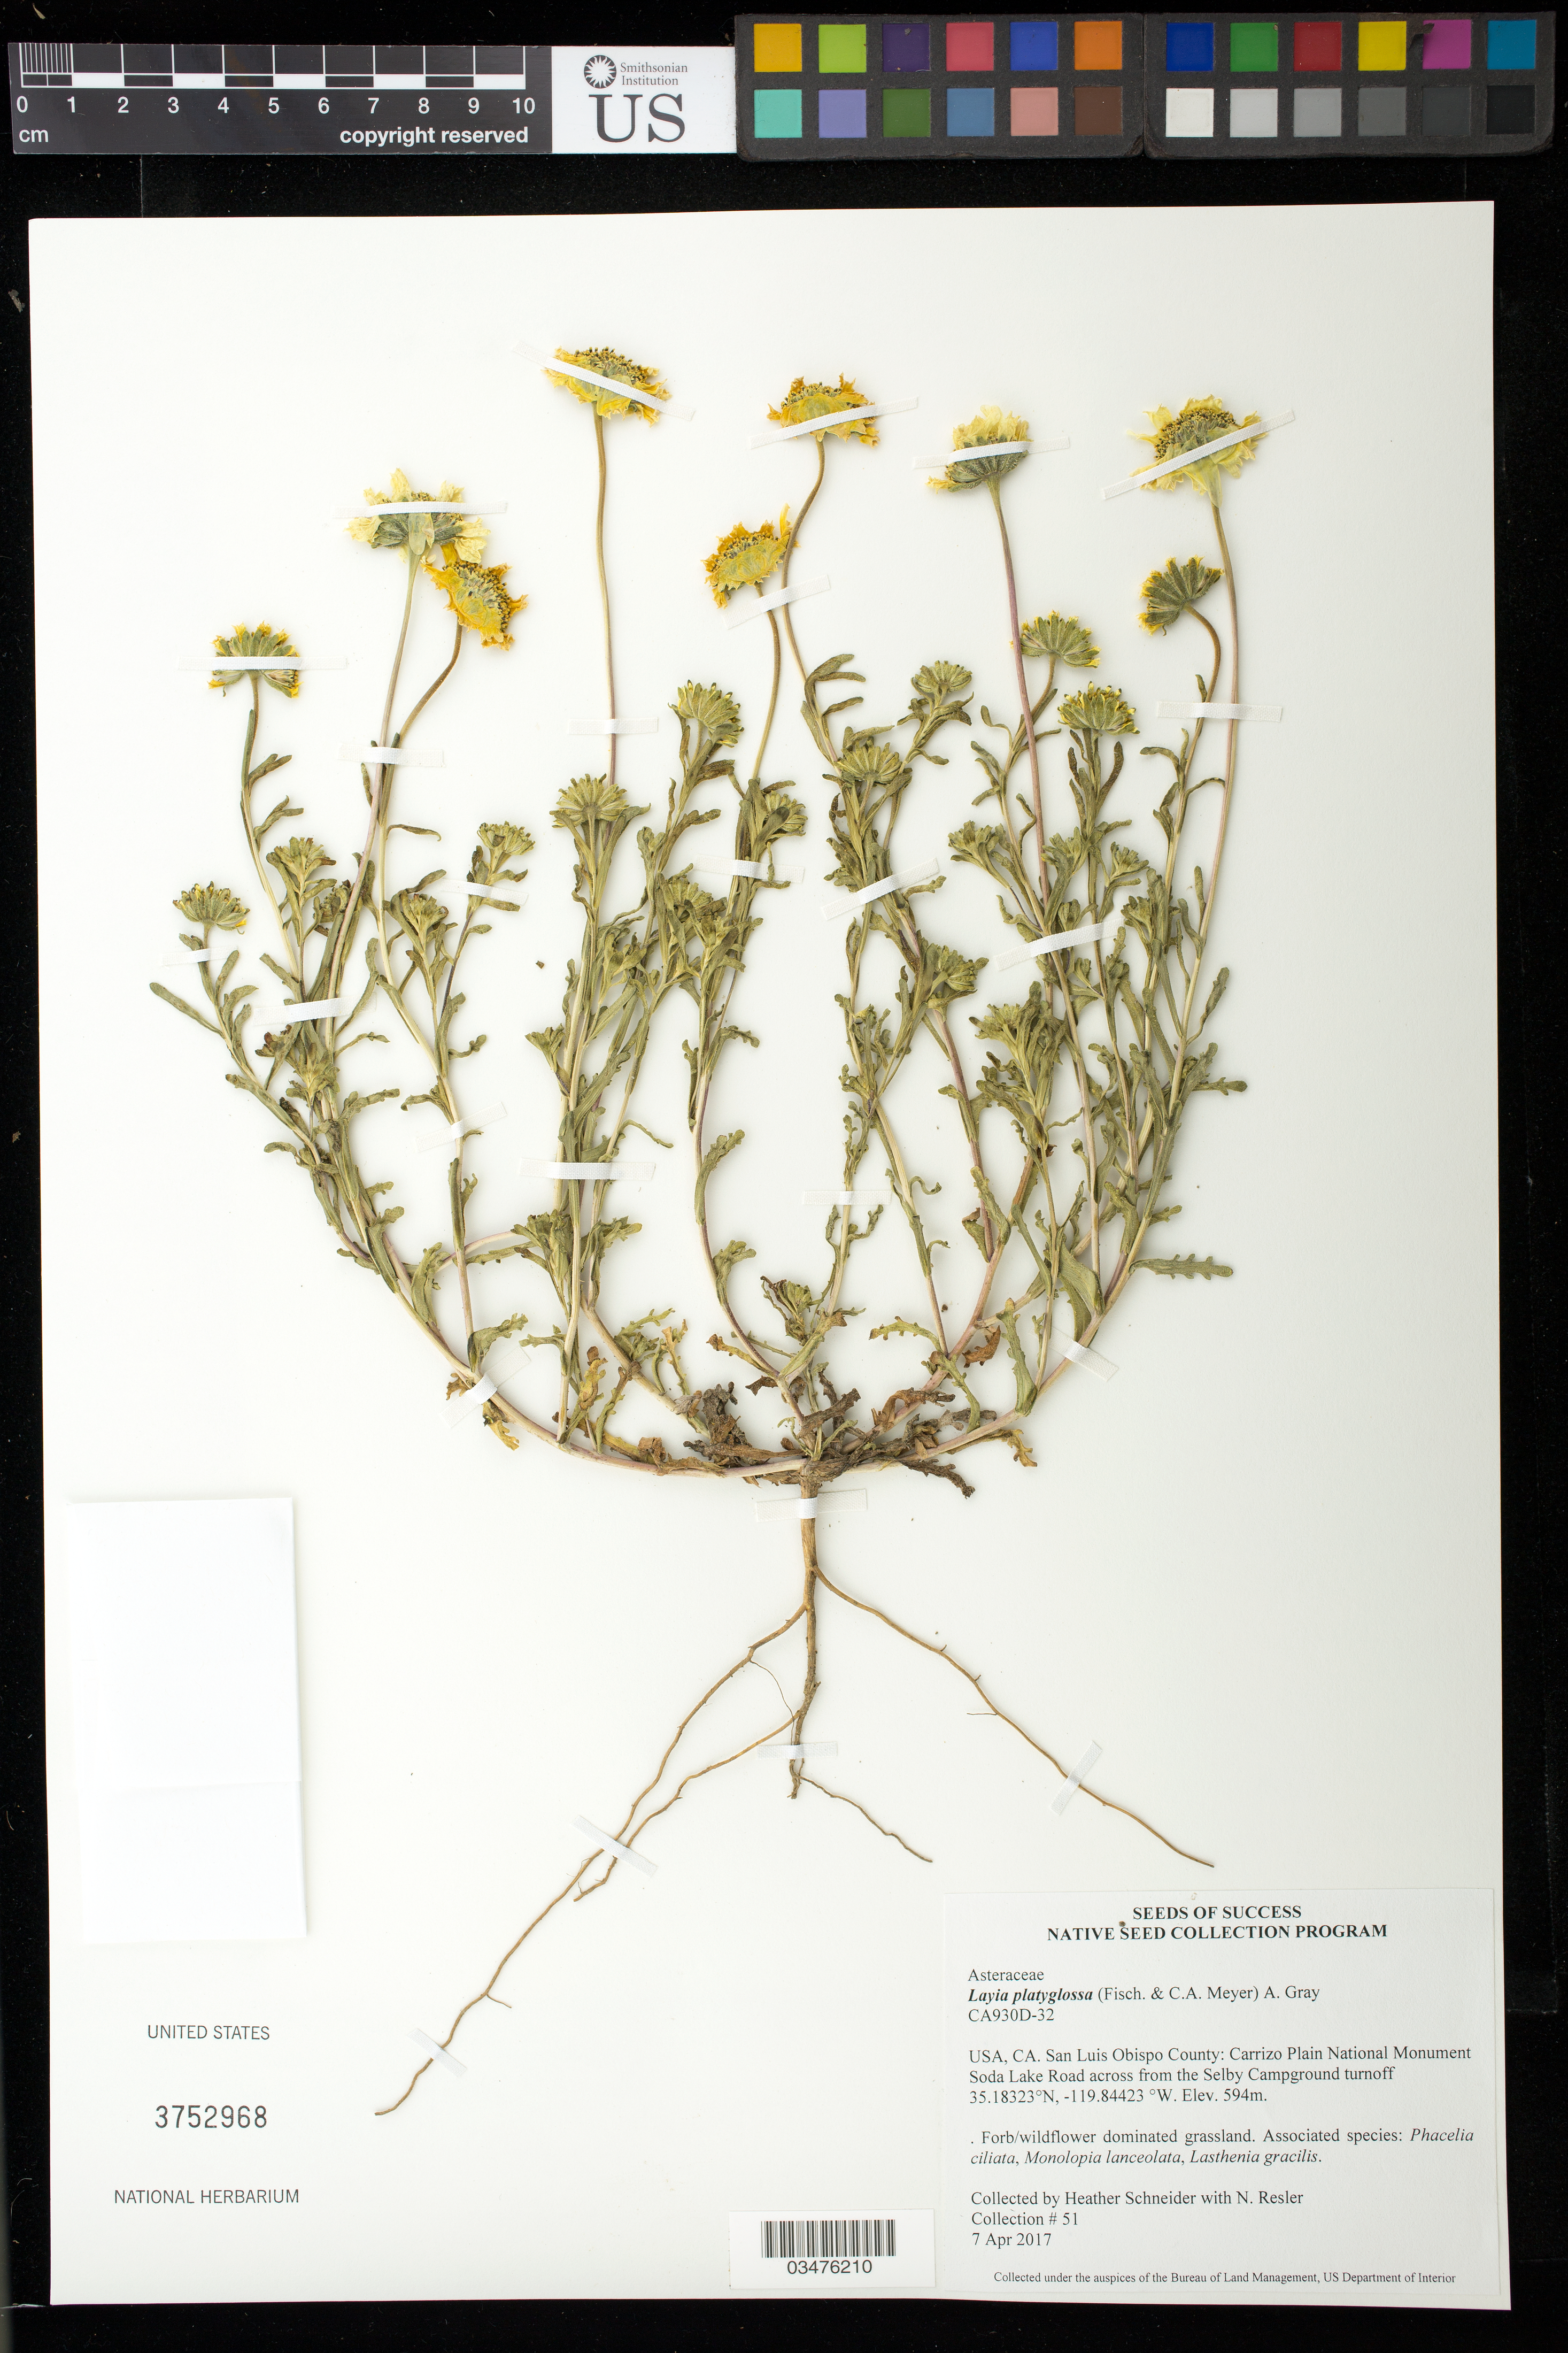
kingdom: Plantae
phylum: Tracheophyta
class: Magnoliopsida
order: Asterales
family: Asteraceae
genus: Layia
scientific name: Layia platyglossa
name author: (Fisch.) A. Gray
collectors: H. Schneider & N. Resler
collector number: CA930D-32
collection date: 2017-04-07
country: United States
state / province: California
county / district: San Luis Obispo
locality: Carrizo Plain National Monument, Soda Lake Rd across from the Selby Campground turnoff.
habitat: forbe and wildflower dominated grassland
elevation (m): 594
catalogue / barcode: US 3752968